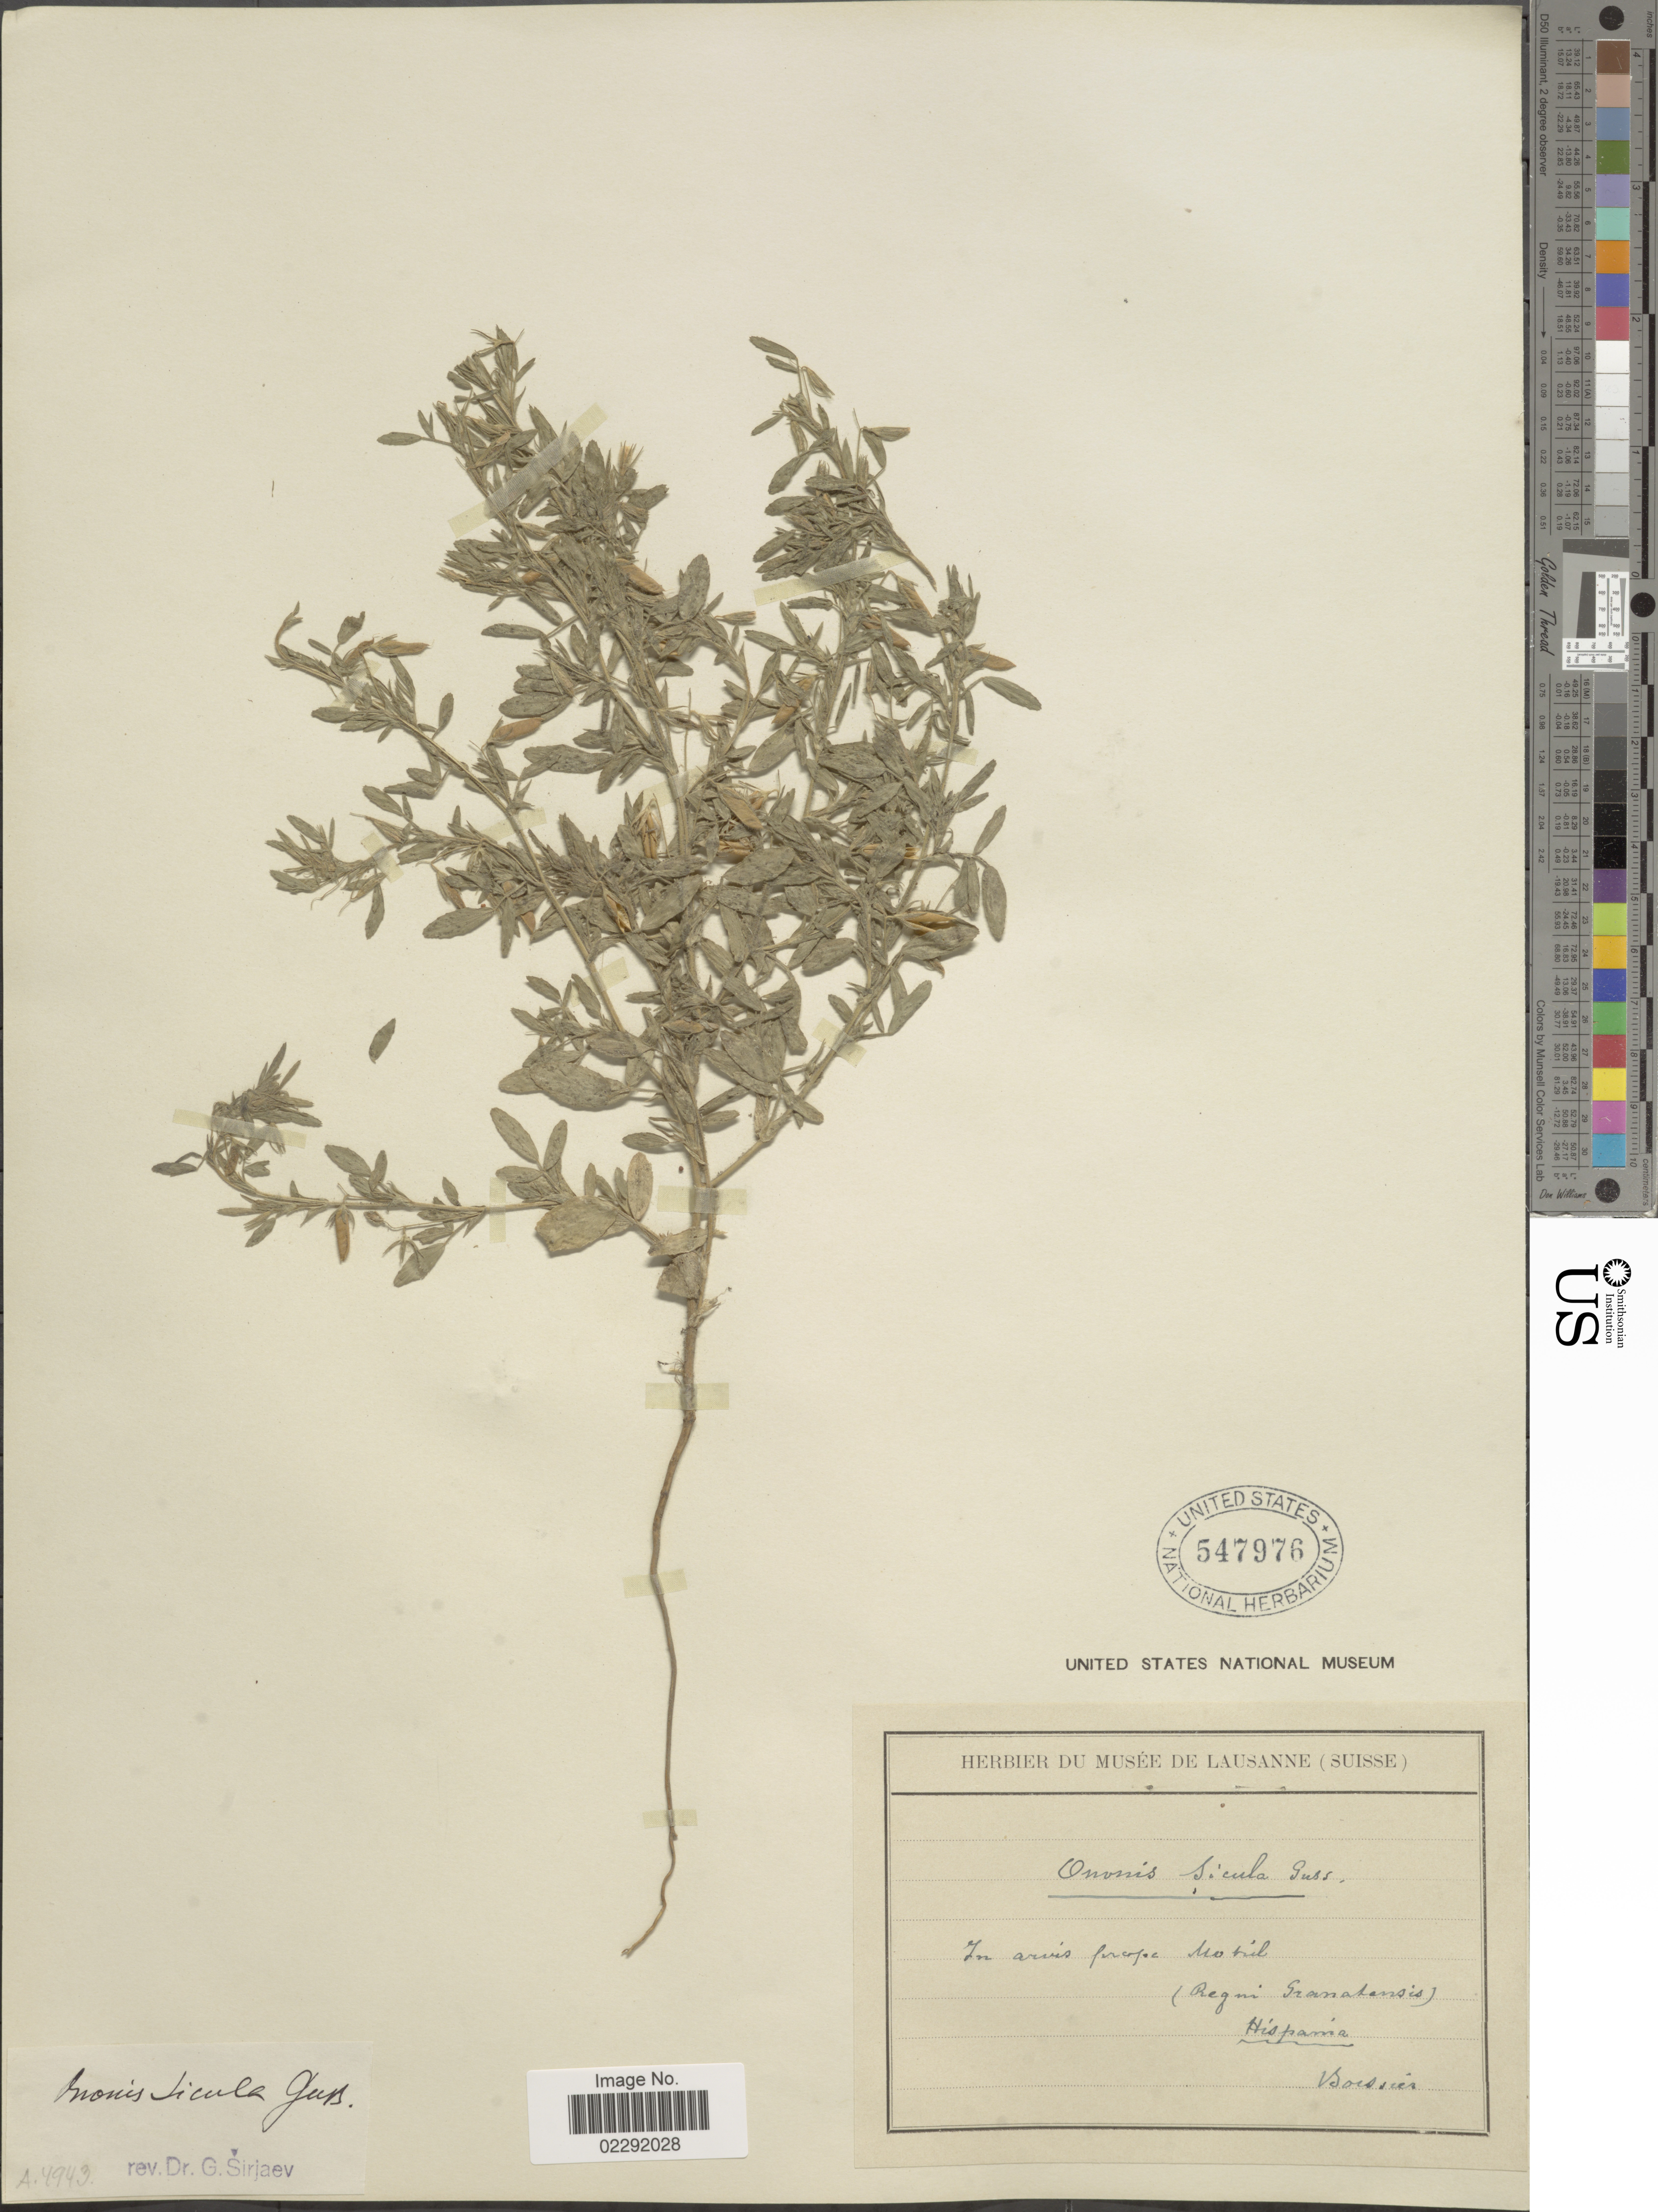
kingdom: Plantae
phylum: Tracheophyta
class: Magnoliopsida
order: Fabales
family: Fabaceae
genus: Ononis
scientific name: Ononis sicula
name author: Gussone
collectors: -- Boissier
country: Spain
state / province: Andalucia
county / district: Granada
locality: In arvis prope Motril (Region Granatensis), Hispania.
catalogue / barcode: US 547976